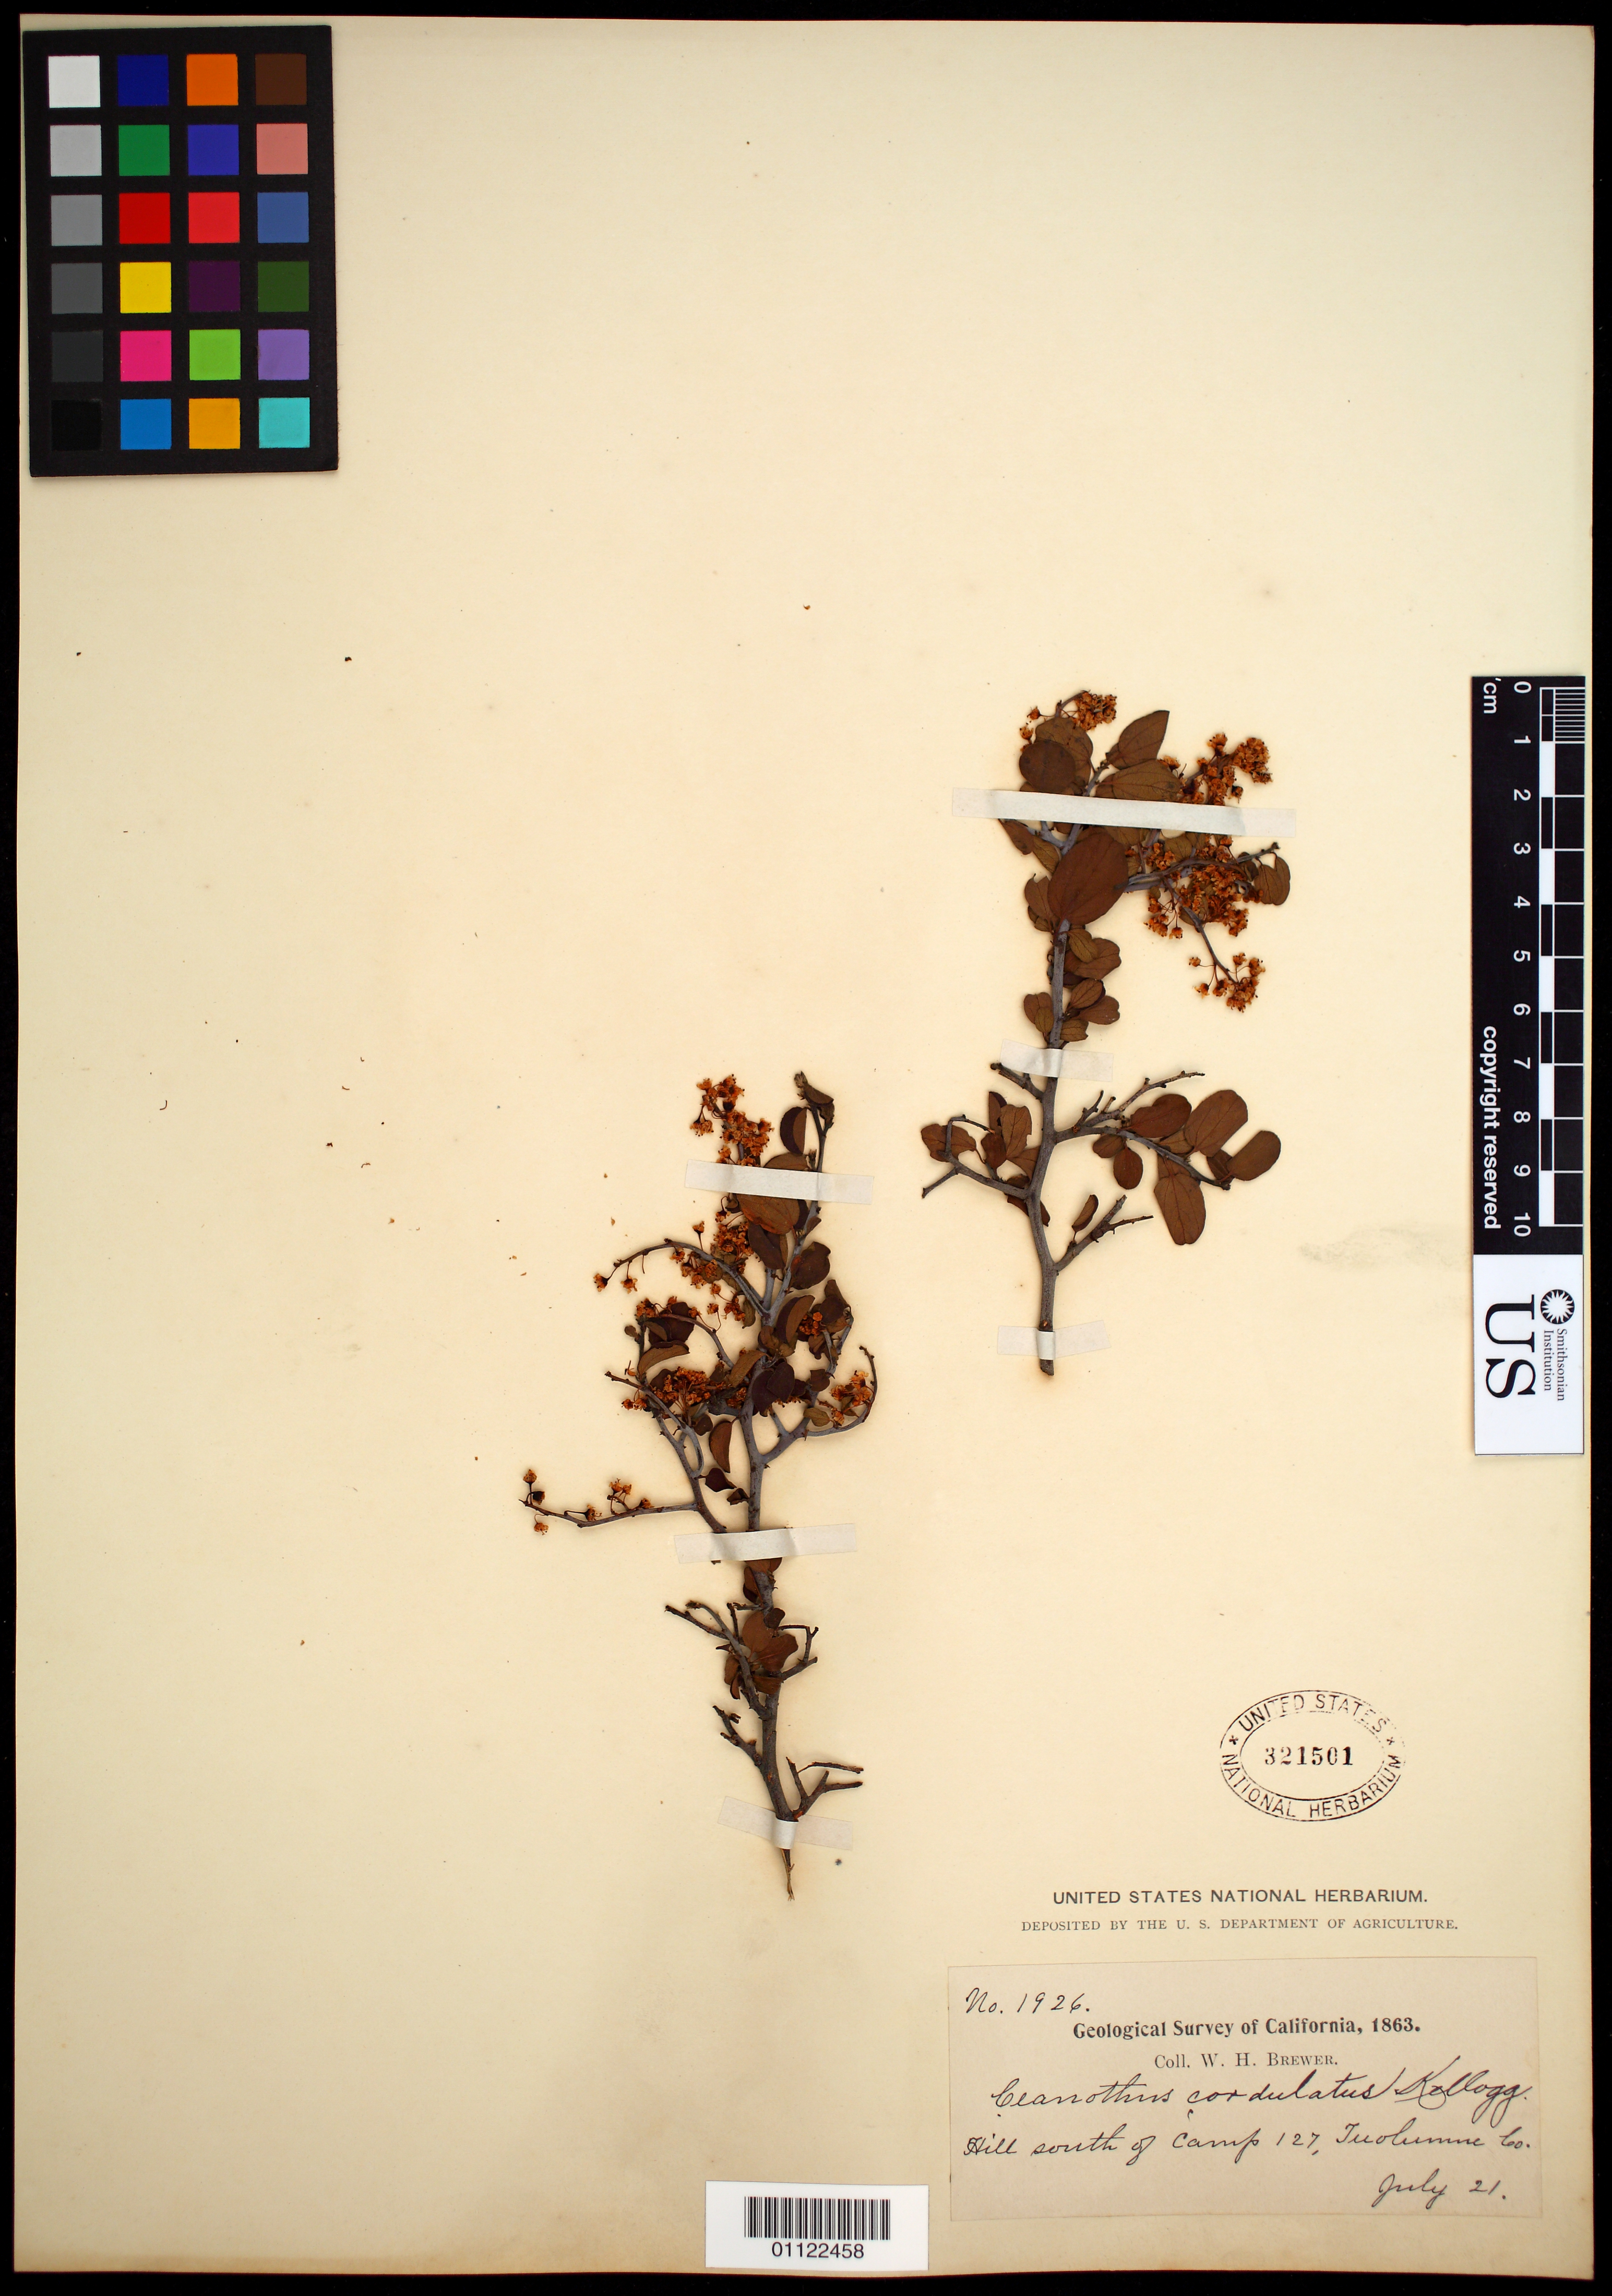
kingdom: Plantae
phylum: Tracheophyta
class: Magnoliopsida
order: Rosales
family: Rhamnaceae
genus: Ceanothus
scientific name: Ceanothus cordulatus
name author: Kellogg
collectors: W. H. Brewer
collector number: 1926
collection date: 1863-07-21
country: United States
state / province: California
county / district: Tuolumne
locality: Summit of hill, south of camp 127.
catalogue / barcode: US 321501